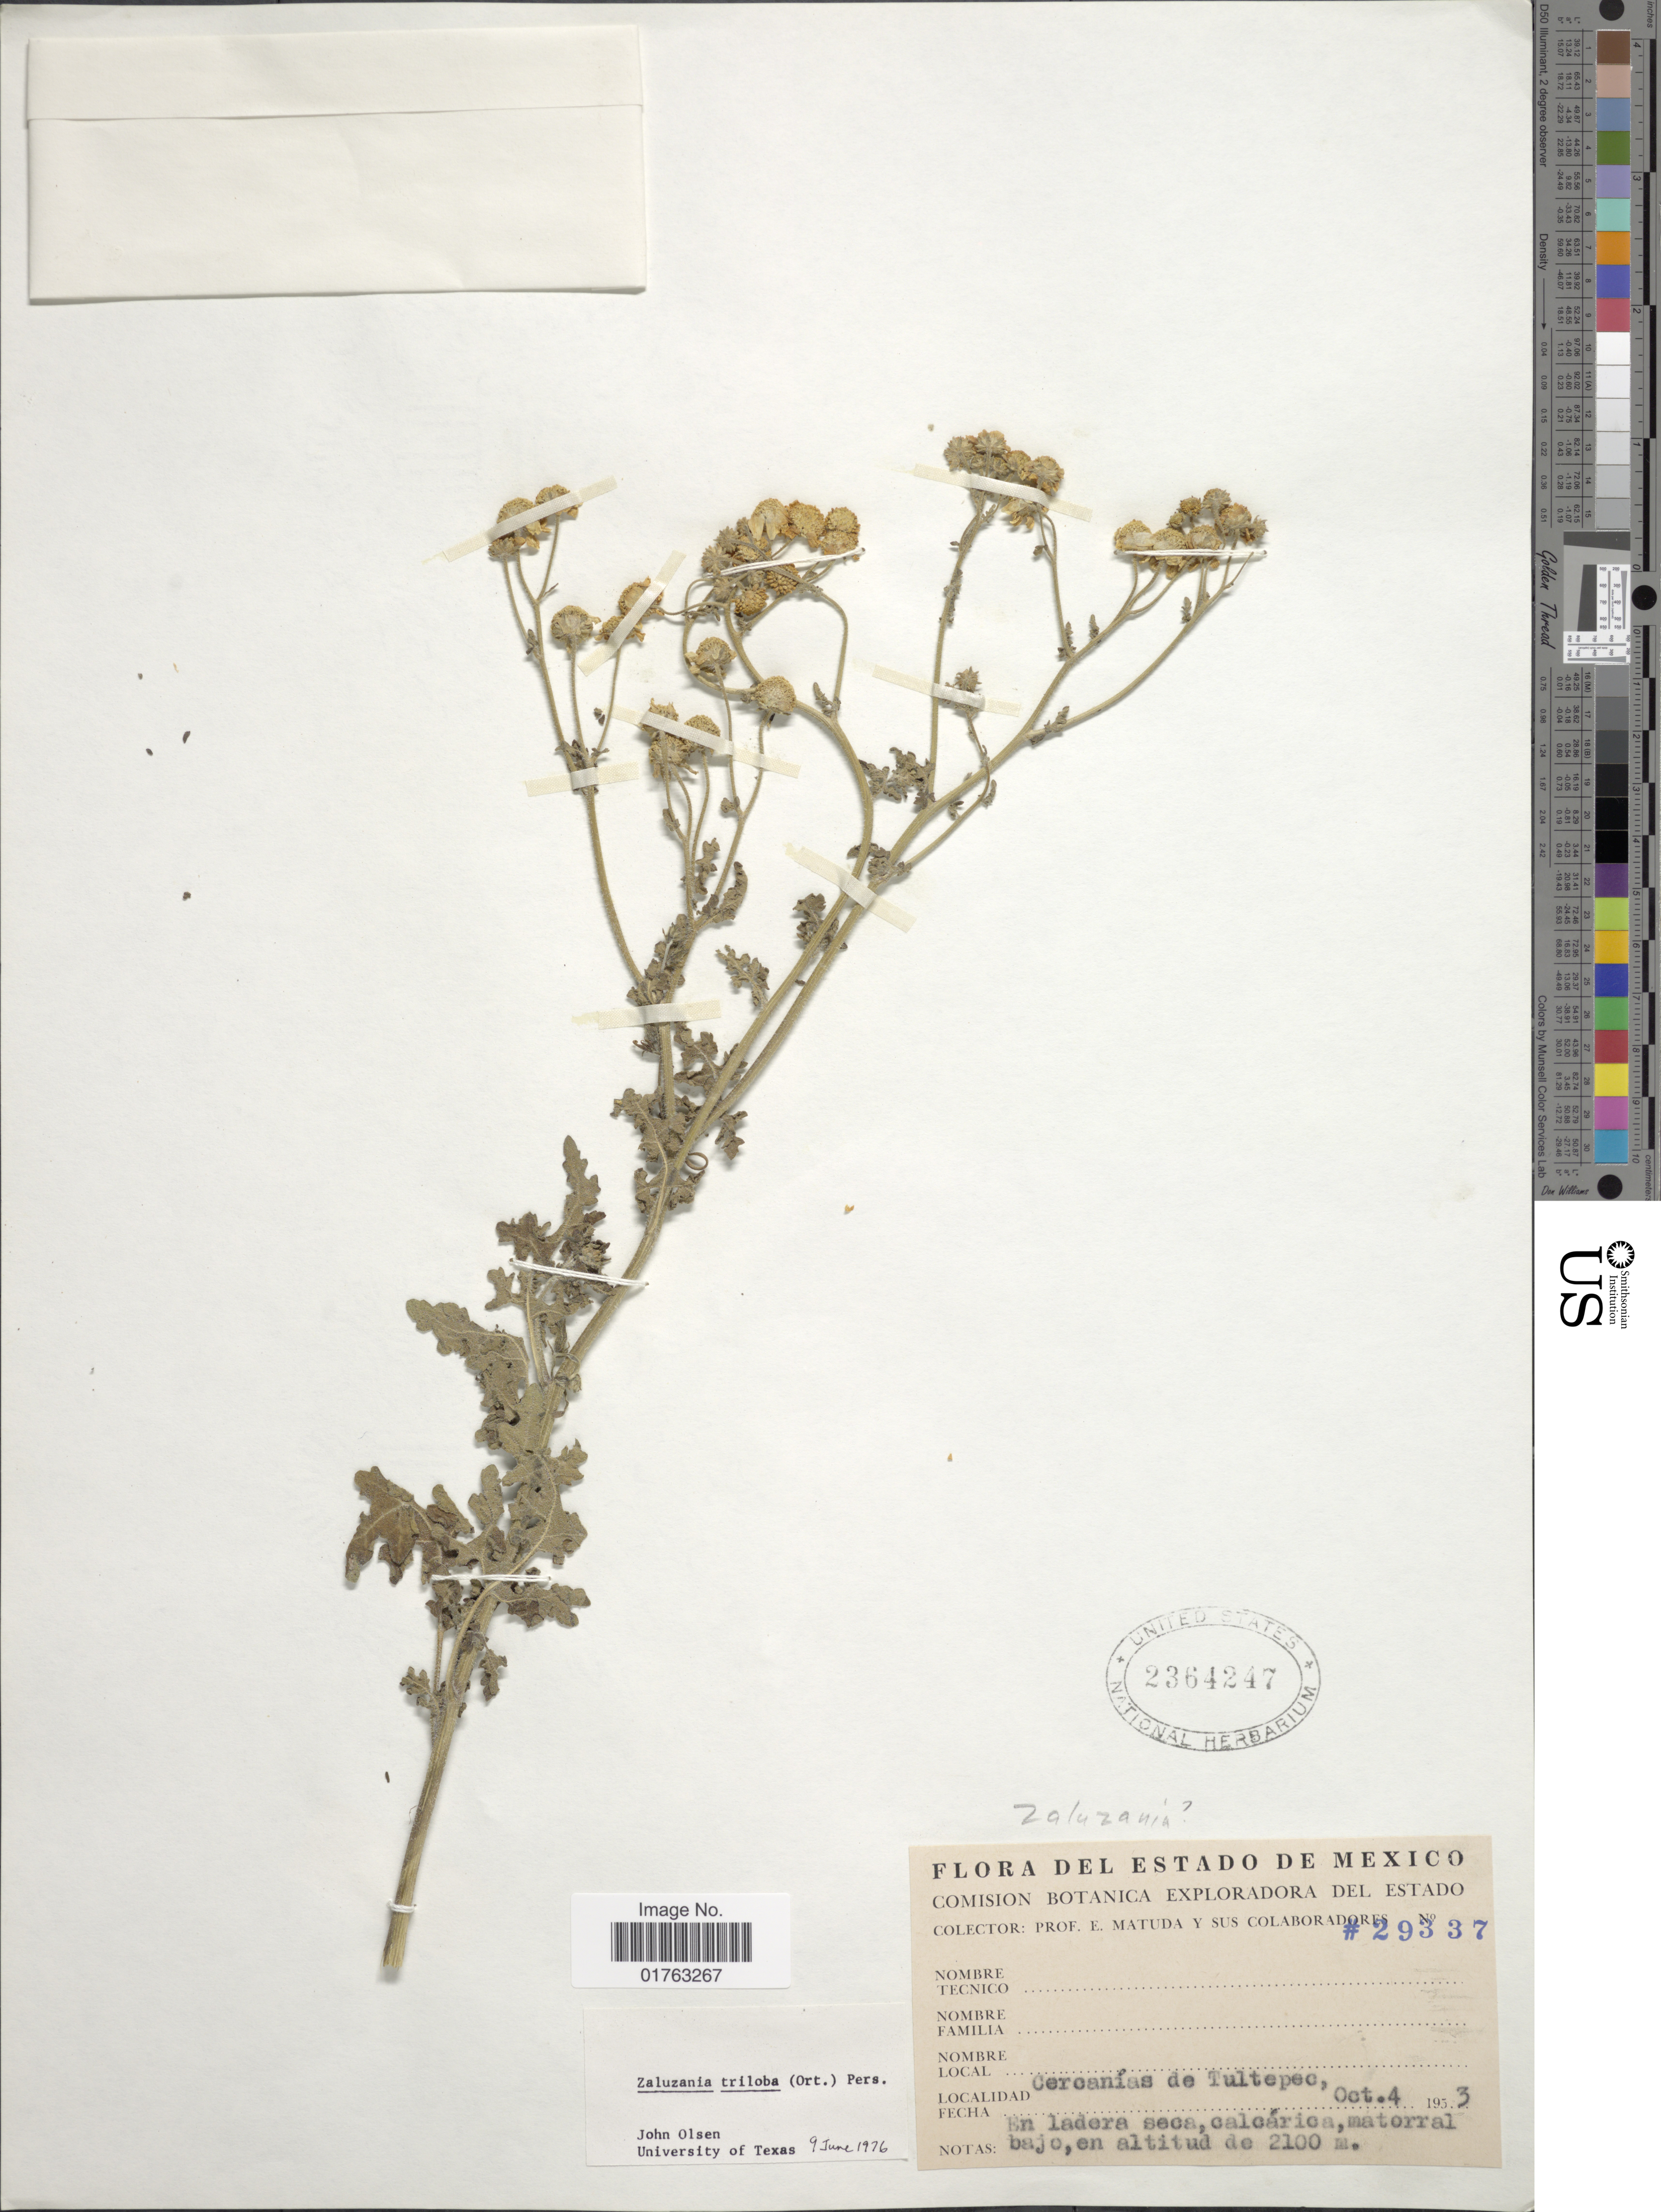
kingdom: Plantae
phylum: Tracheophyta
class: Magnoliopsida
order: Asterales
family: Asteraceae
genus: Zaluzania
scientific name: Zaluzania triloba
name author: (Ortega) Pers.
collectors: E. Matuda & et al.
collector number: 29337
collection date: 1953-10-04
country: Mexico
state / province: México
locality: Cercanias de Tultepec.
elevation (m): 2100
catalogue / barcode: US 2364247